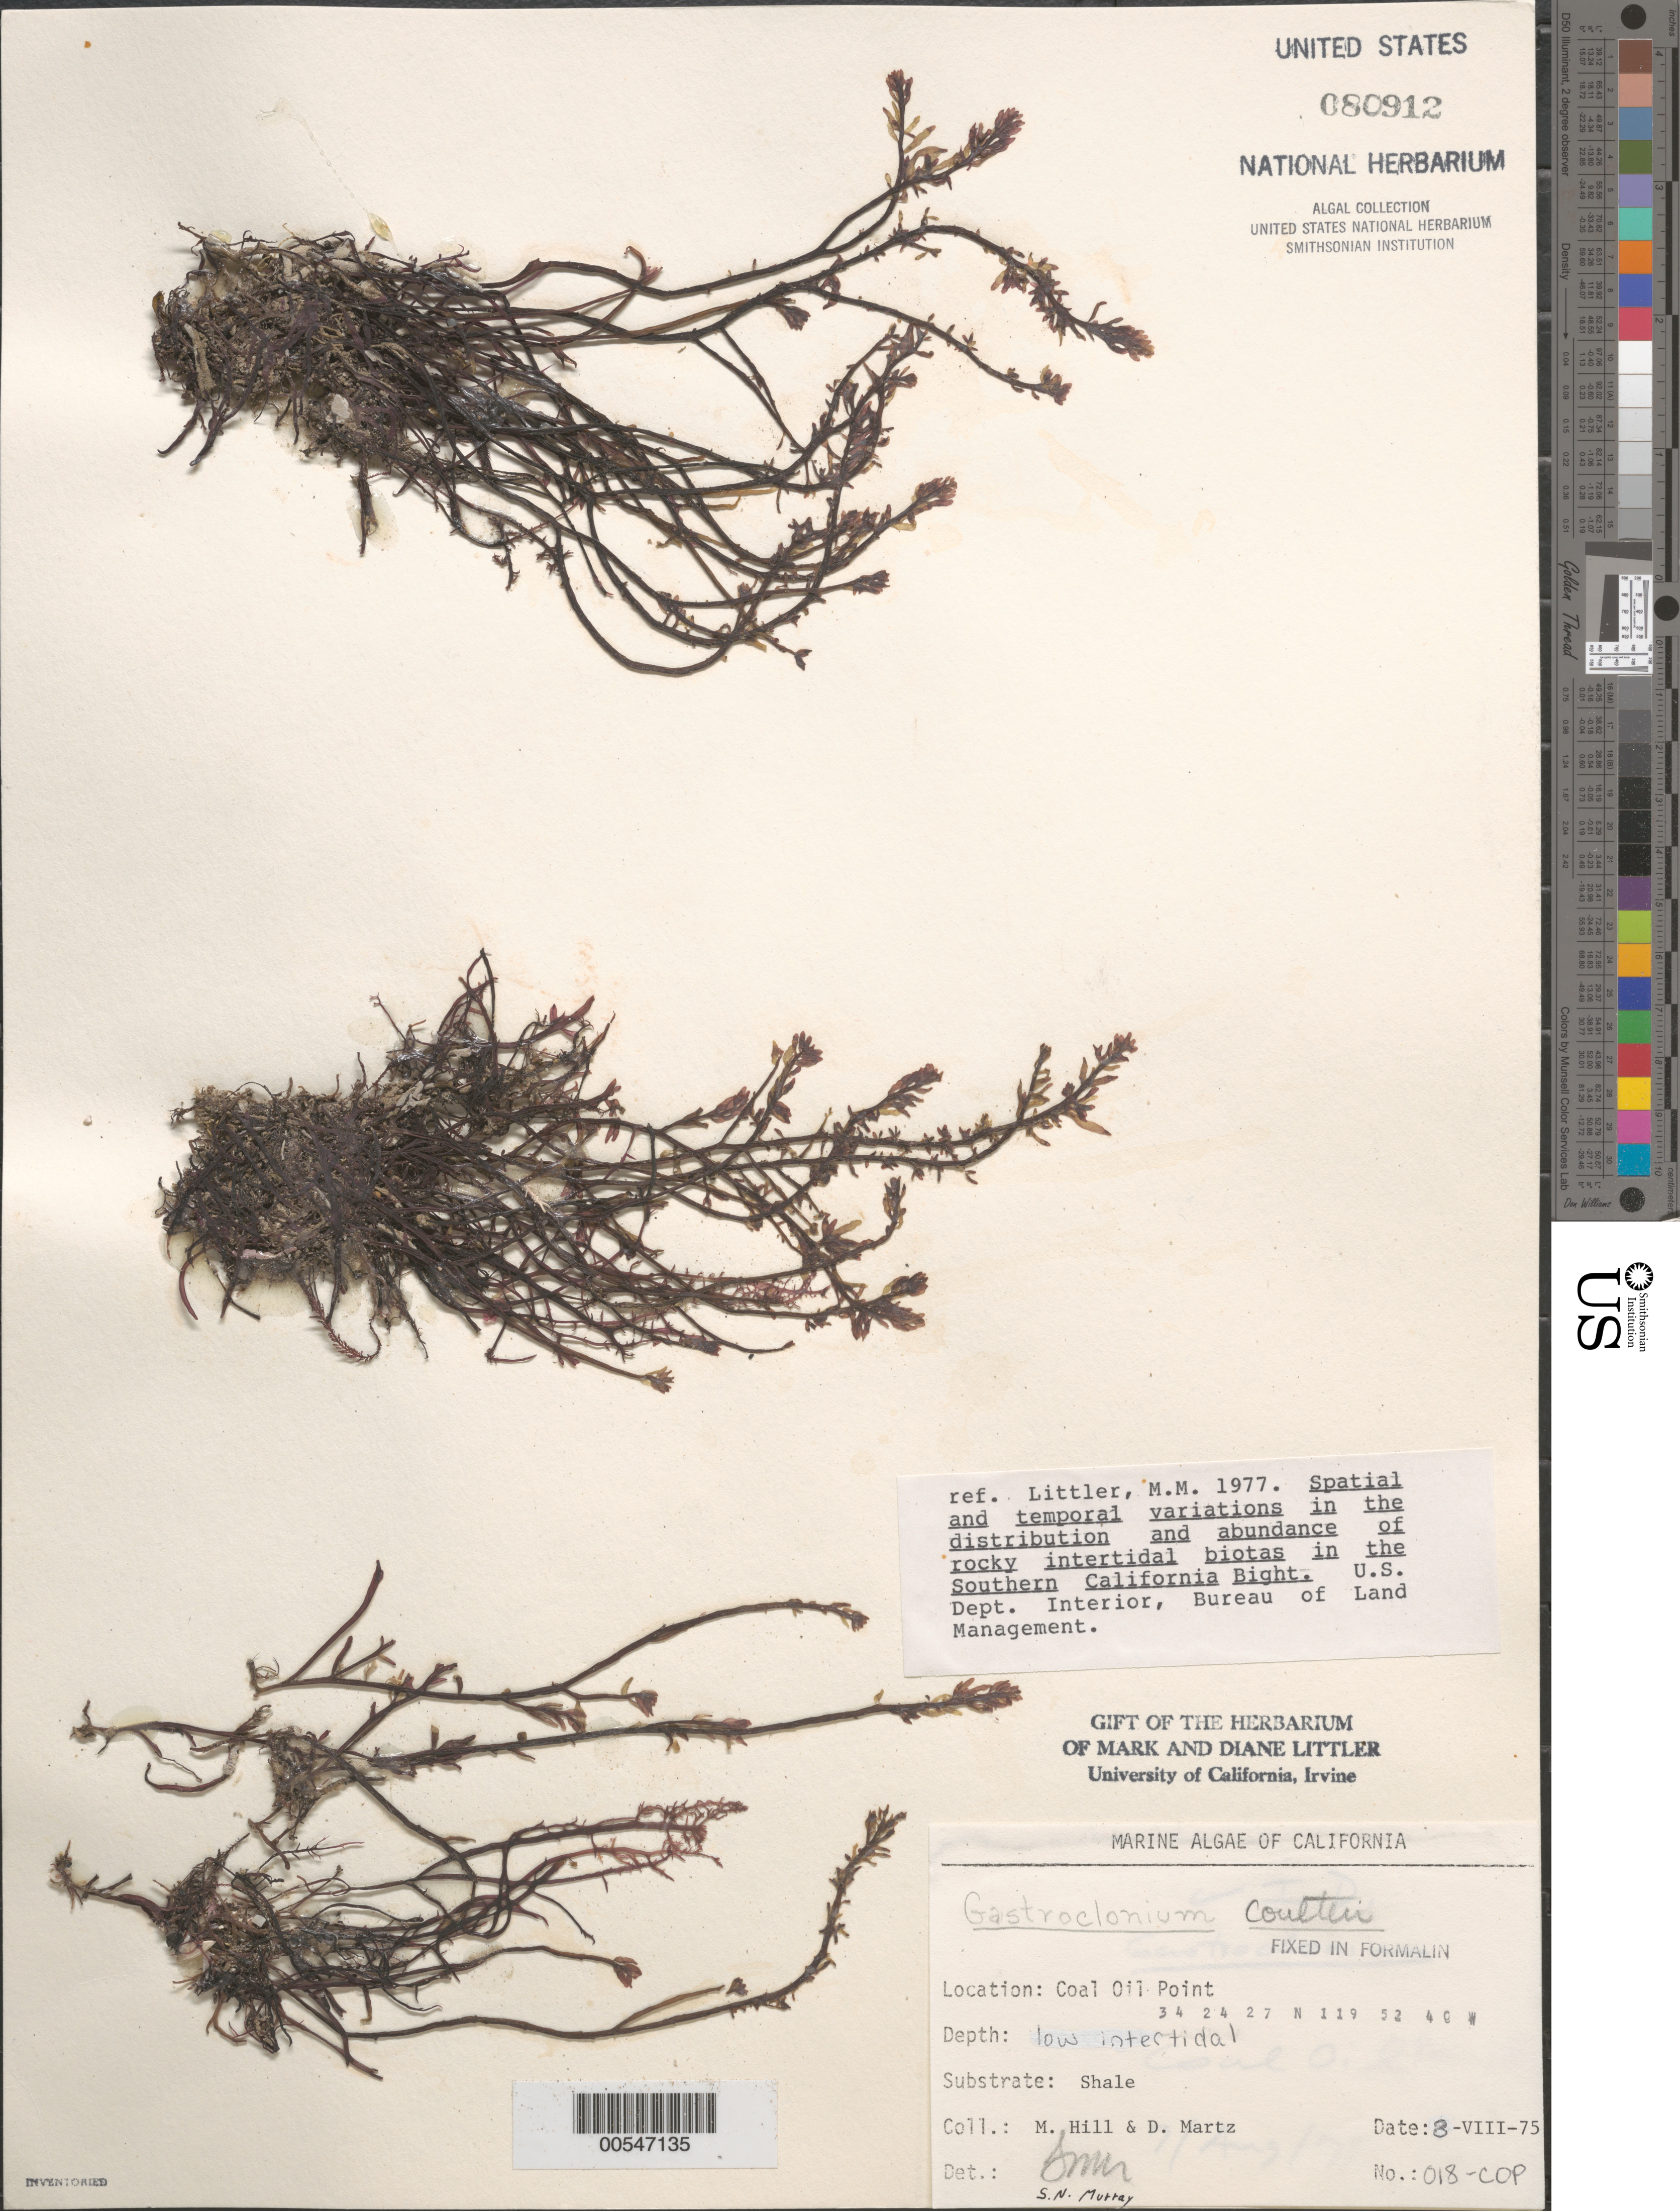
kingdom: Plantae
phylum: Rhodophyta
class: Florideophyceae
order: Rhodymeniales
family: Champiaceae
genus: Neogastroclonium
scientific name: Neogastroclonium subarticulatum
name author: (Turner) L. Le Gall et al.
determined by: Algae name updating Project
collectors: M. Hill & D. Martz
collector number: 018-cop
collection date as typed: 08 Aug 1975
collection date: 1975-08-08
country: United States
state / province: California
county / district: Santa Barbara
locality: Coal Oil Point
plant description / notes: BLM-SOCALBIGHT Rocky Intertidal Survey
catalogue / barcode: US 80912